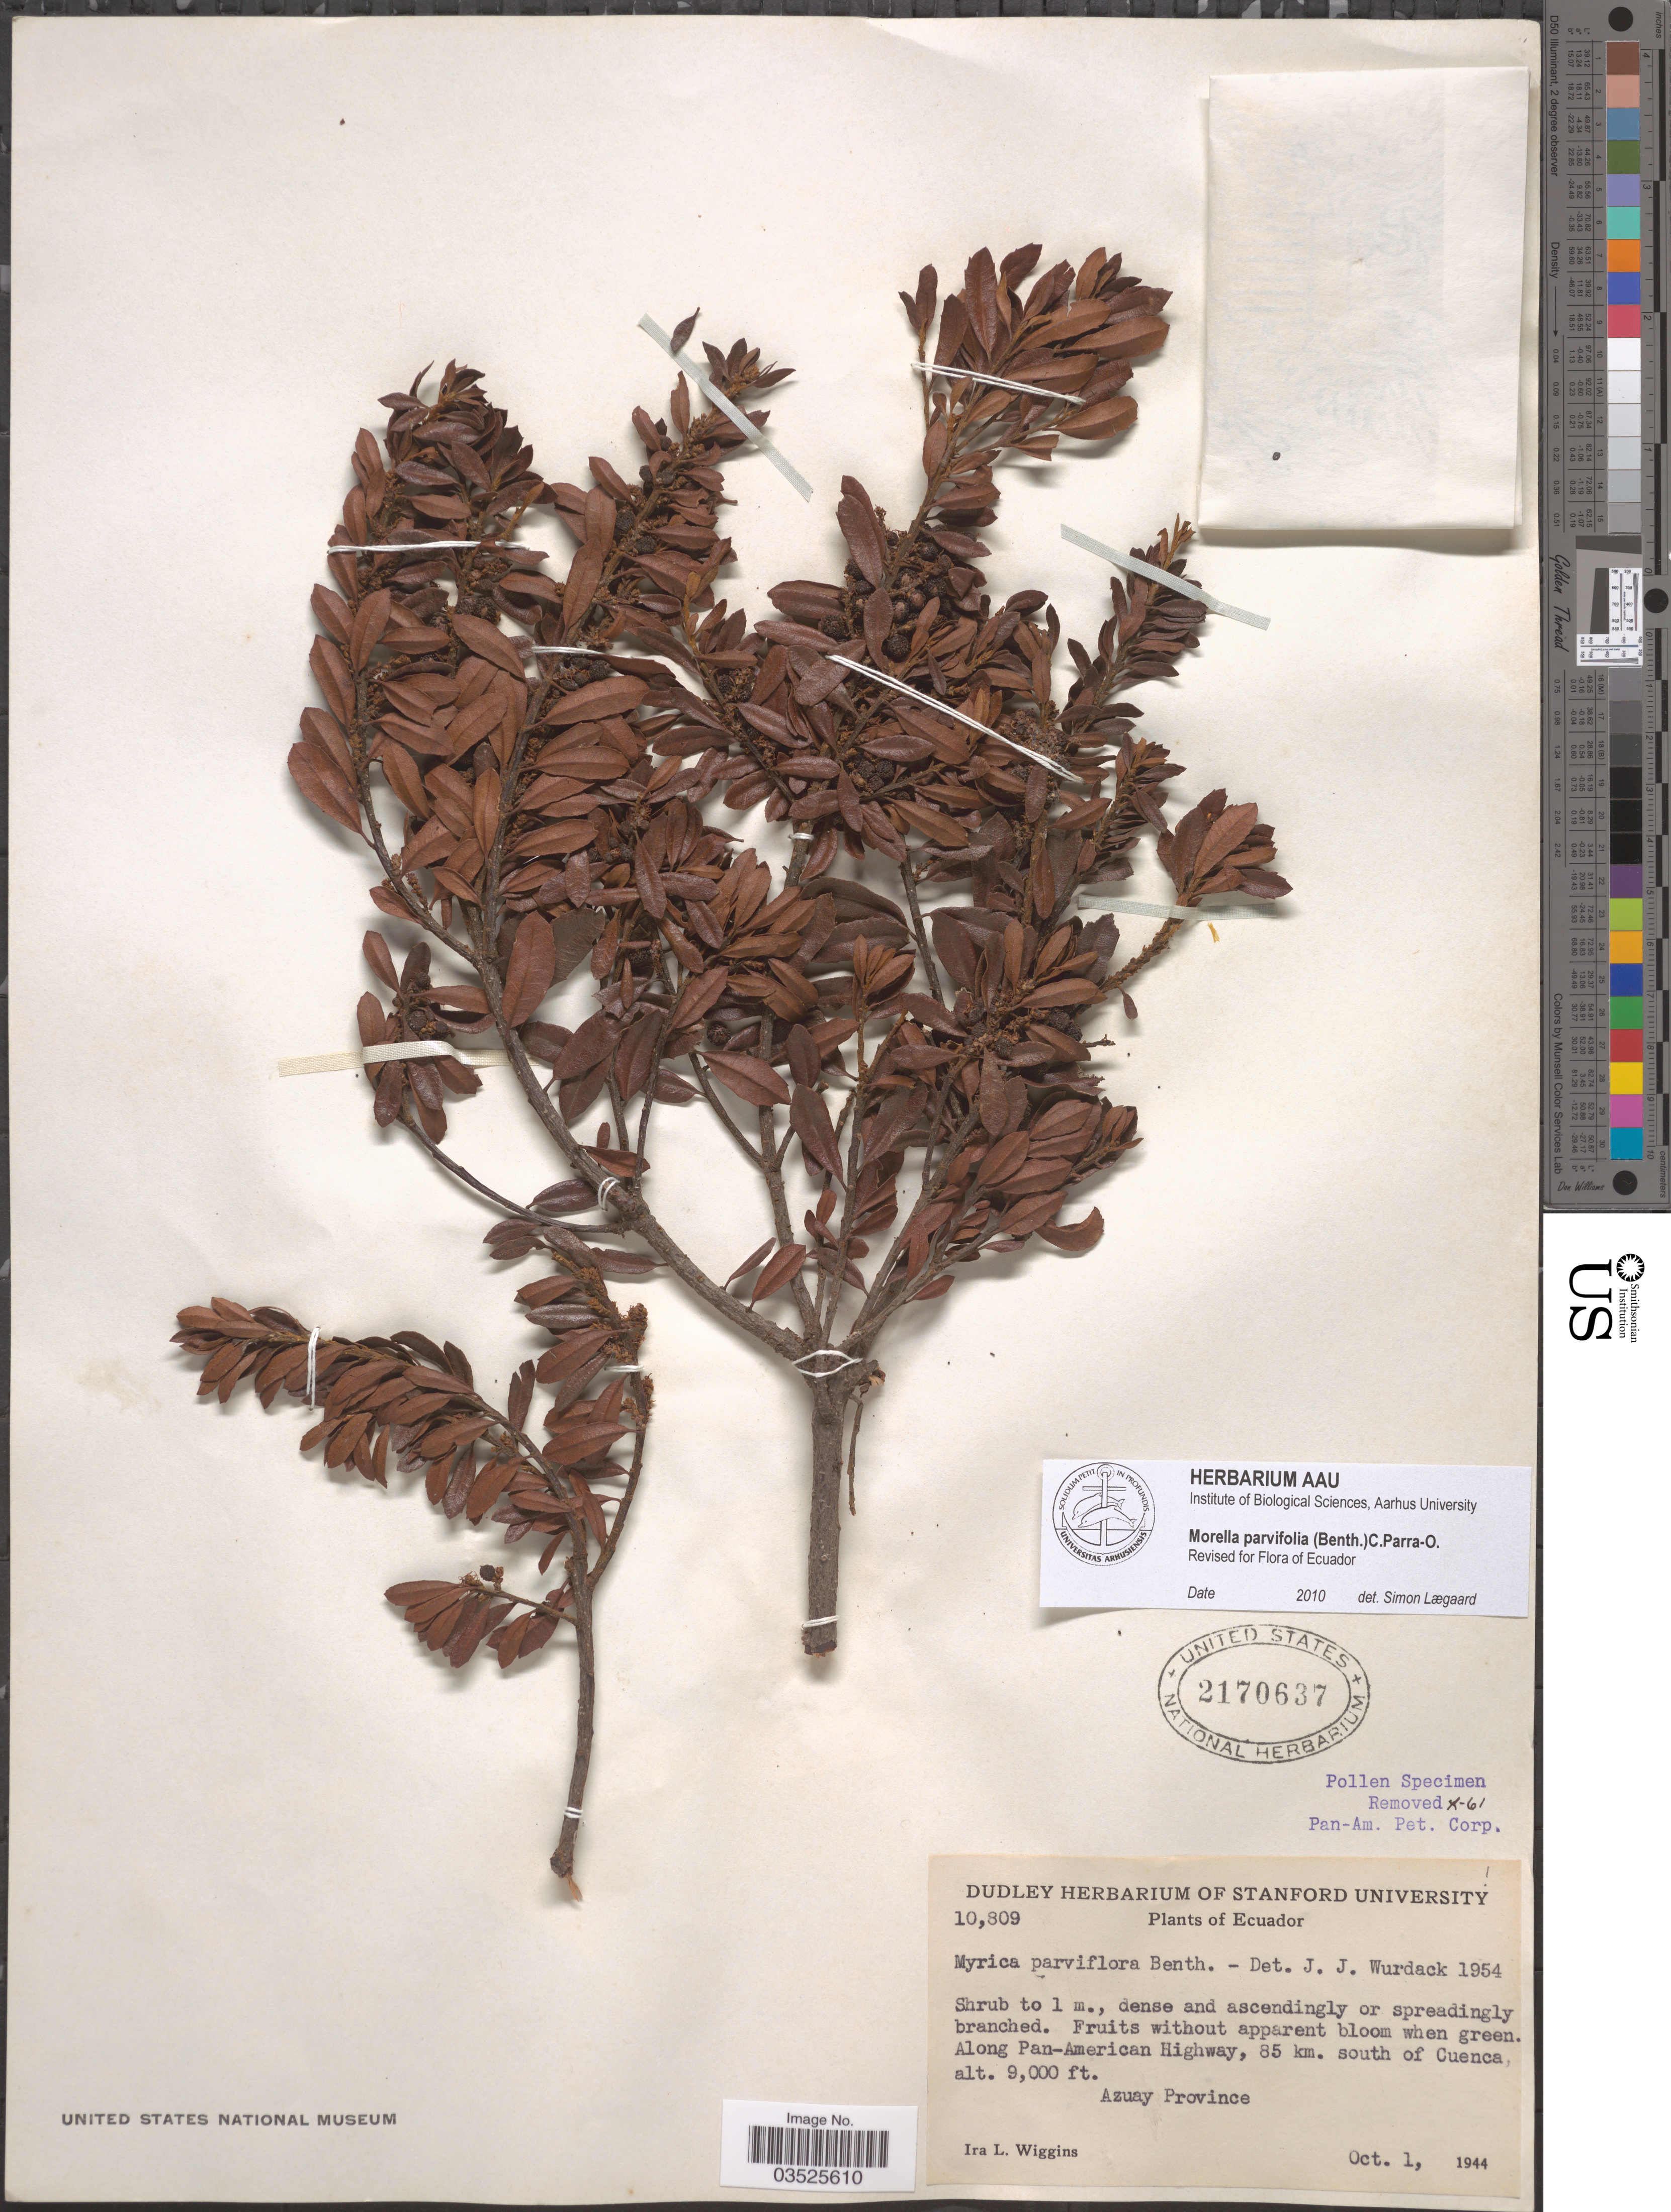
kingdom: Plantae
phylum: Tracheophyta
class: Magnoliopsida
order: Fagales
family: Myricaceae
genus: Myrica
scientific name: Myrica parvifolia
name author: Benth.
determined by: Lægaard, S.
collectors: I. L. Wiggins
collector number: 10809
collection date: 1944-10-01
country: Ecuador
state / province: Azuay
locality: Along Pan-American Highway, 85 km. south of Cuenca.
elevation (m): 2743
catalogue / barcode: US 2170637